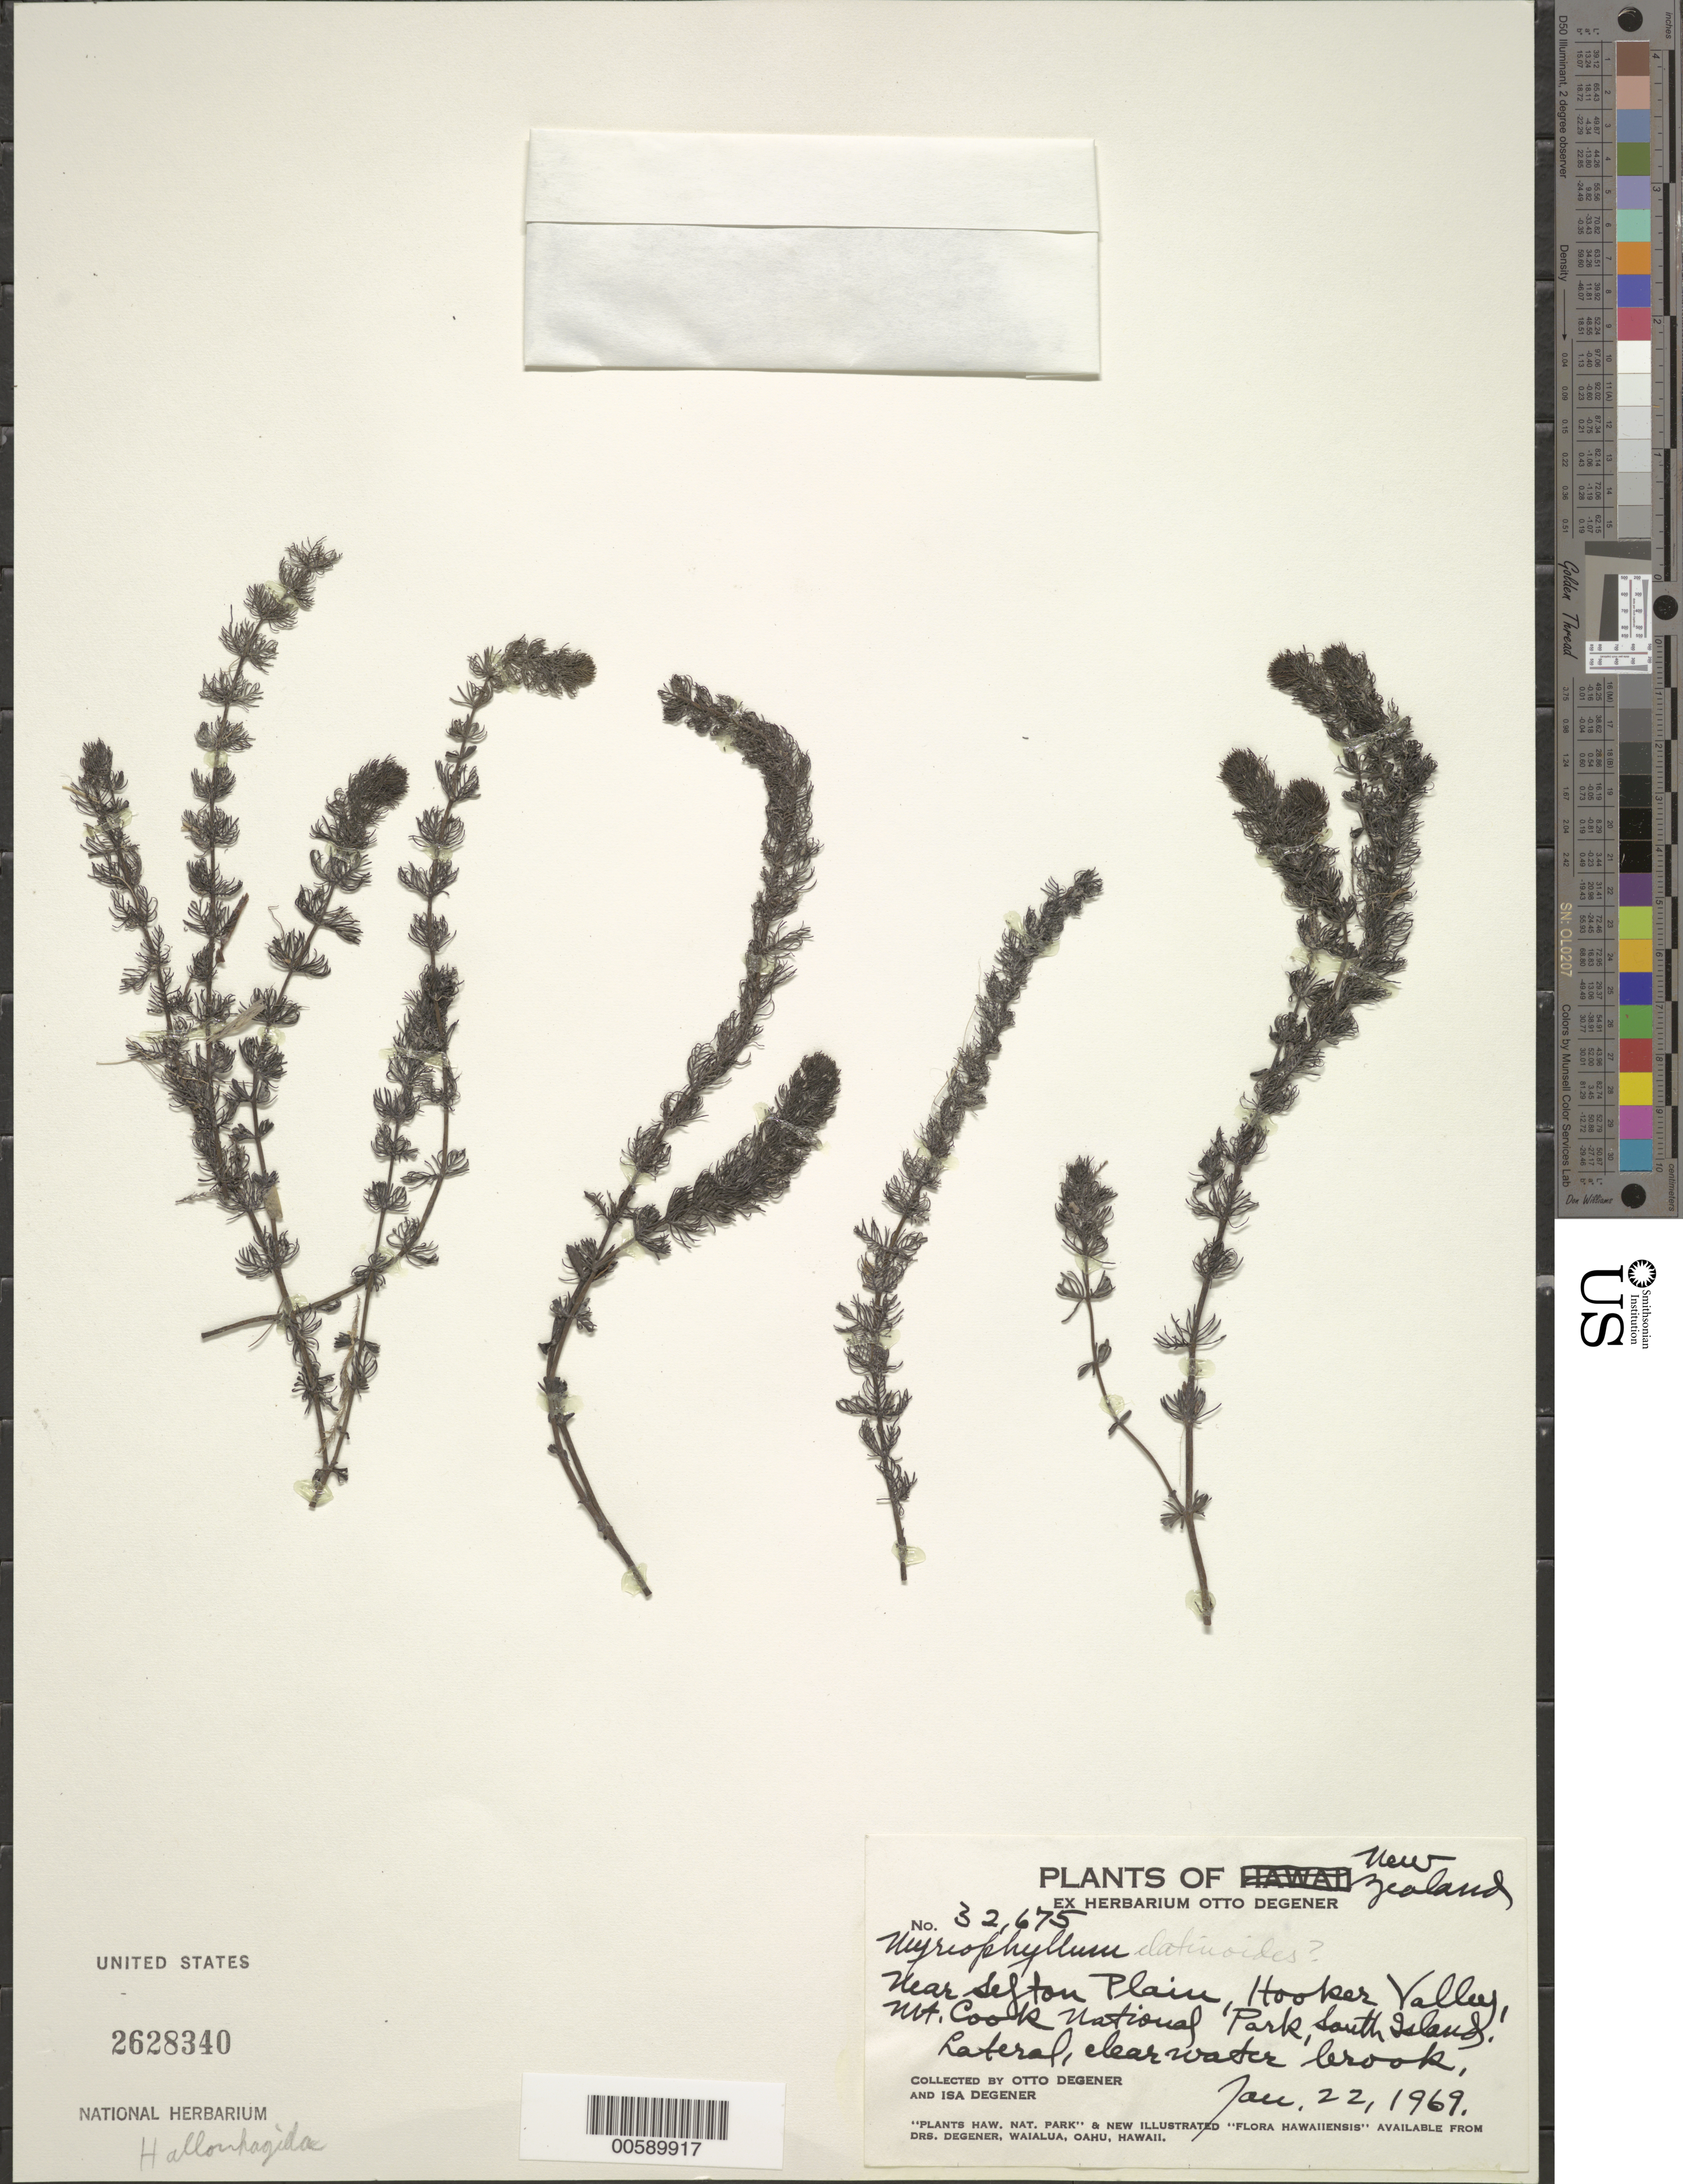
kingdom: Plantae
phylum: Tracheophyta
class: Magnoliopsida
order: Saxifragales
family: Haloragaceae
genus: Myriophyllum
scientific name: Myriophyllum elatinoides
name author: Gaudich.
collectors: O. Degener & I. Degener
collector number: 32675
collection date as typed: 22 Jan 1969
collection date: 1969-01-22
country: New Zealand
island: South Island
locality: Near Sefton Plain, Hooker Valley, Mt. Cook National Park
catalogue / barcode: US 2628340